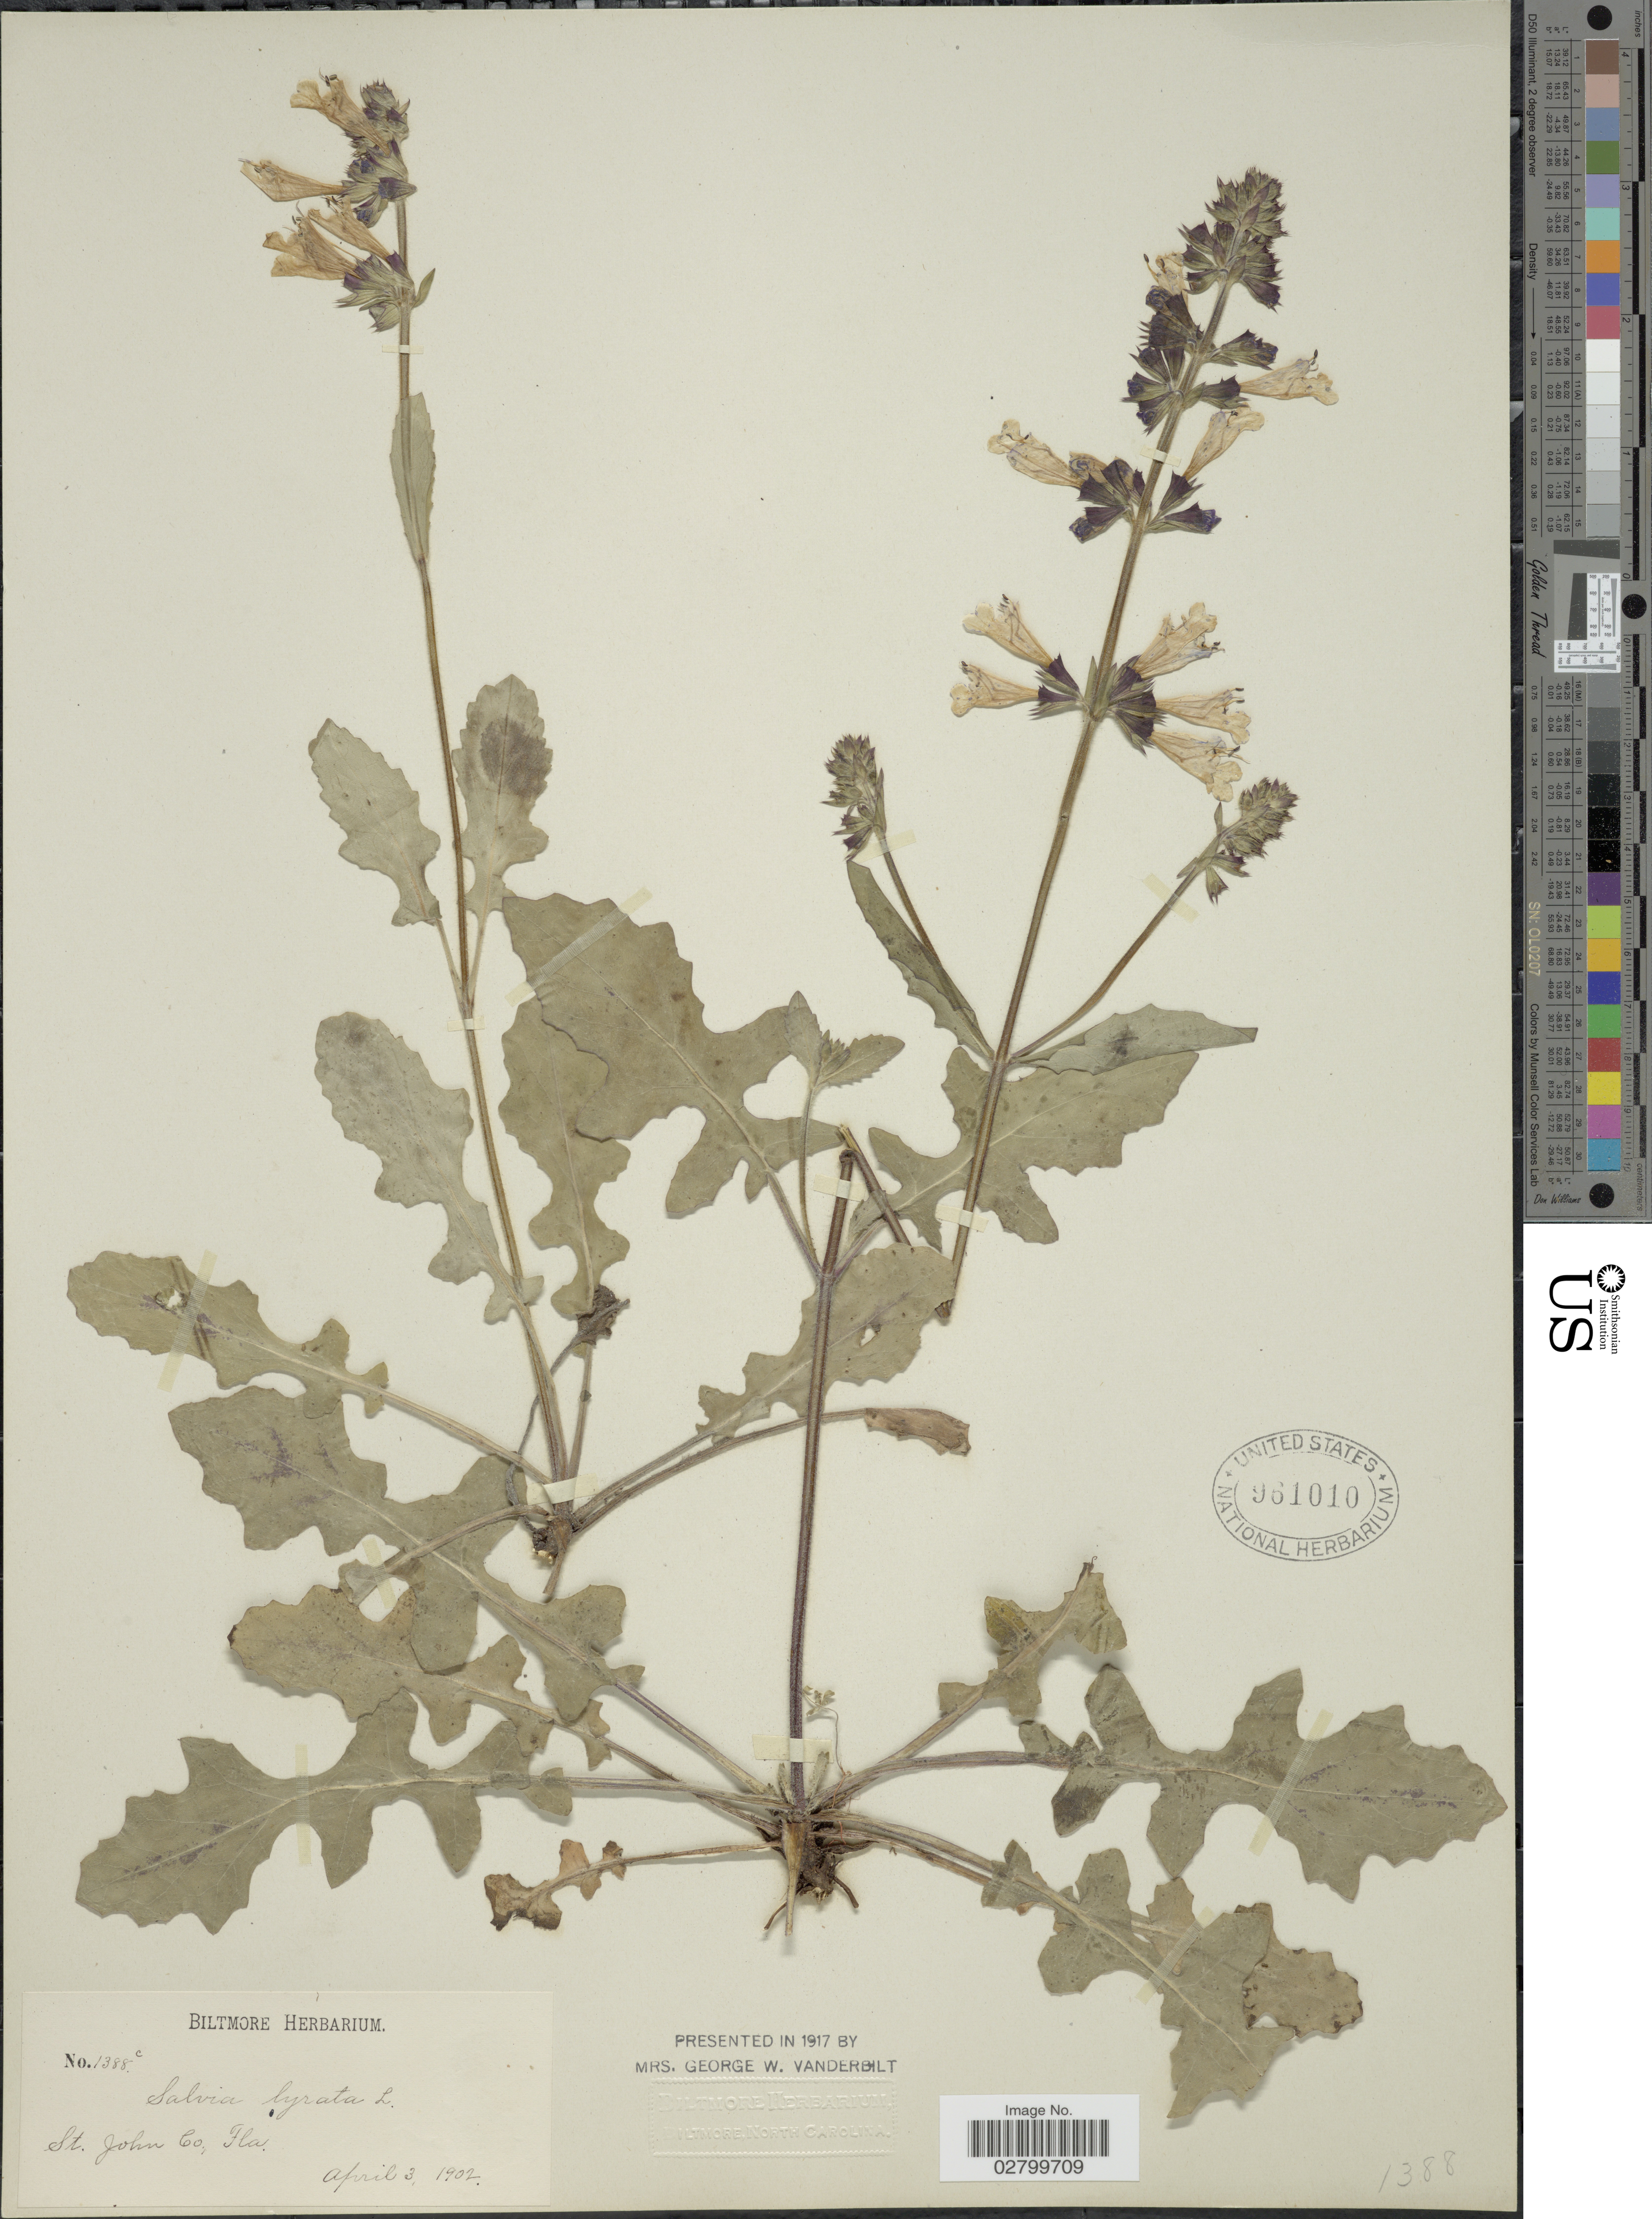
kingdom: Plantae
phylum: Tracheophyta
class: Magnoliopsida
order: Lamiales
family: Lamiaceae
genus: Salvia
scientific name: Salvia lyrata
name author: L.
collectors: ex herb. Biltmore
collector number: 1388c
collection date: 1902-04-03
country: United States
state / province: Florida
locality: St. John Co., Fla.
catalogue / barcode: US 961010